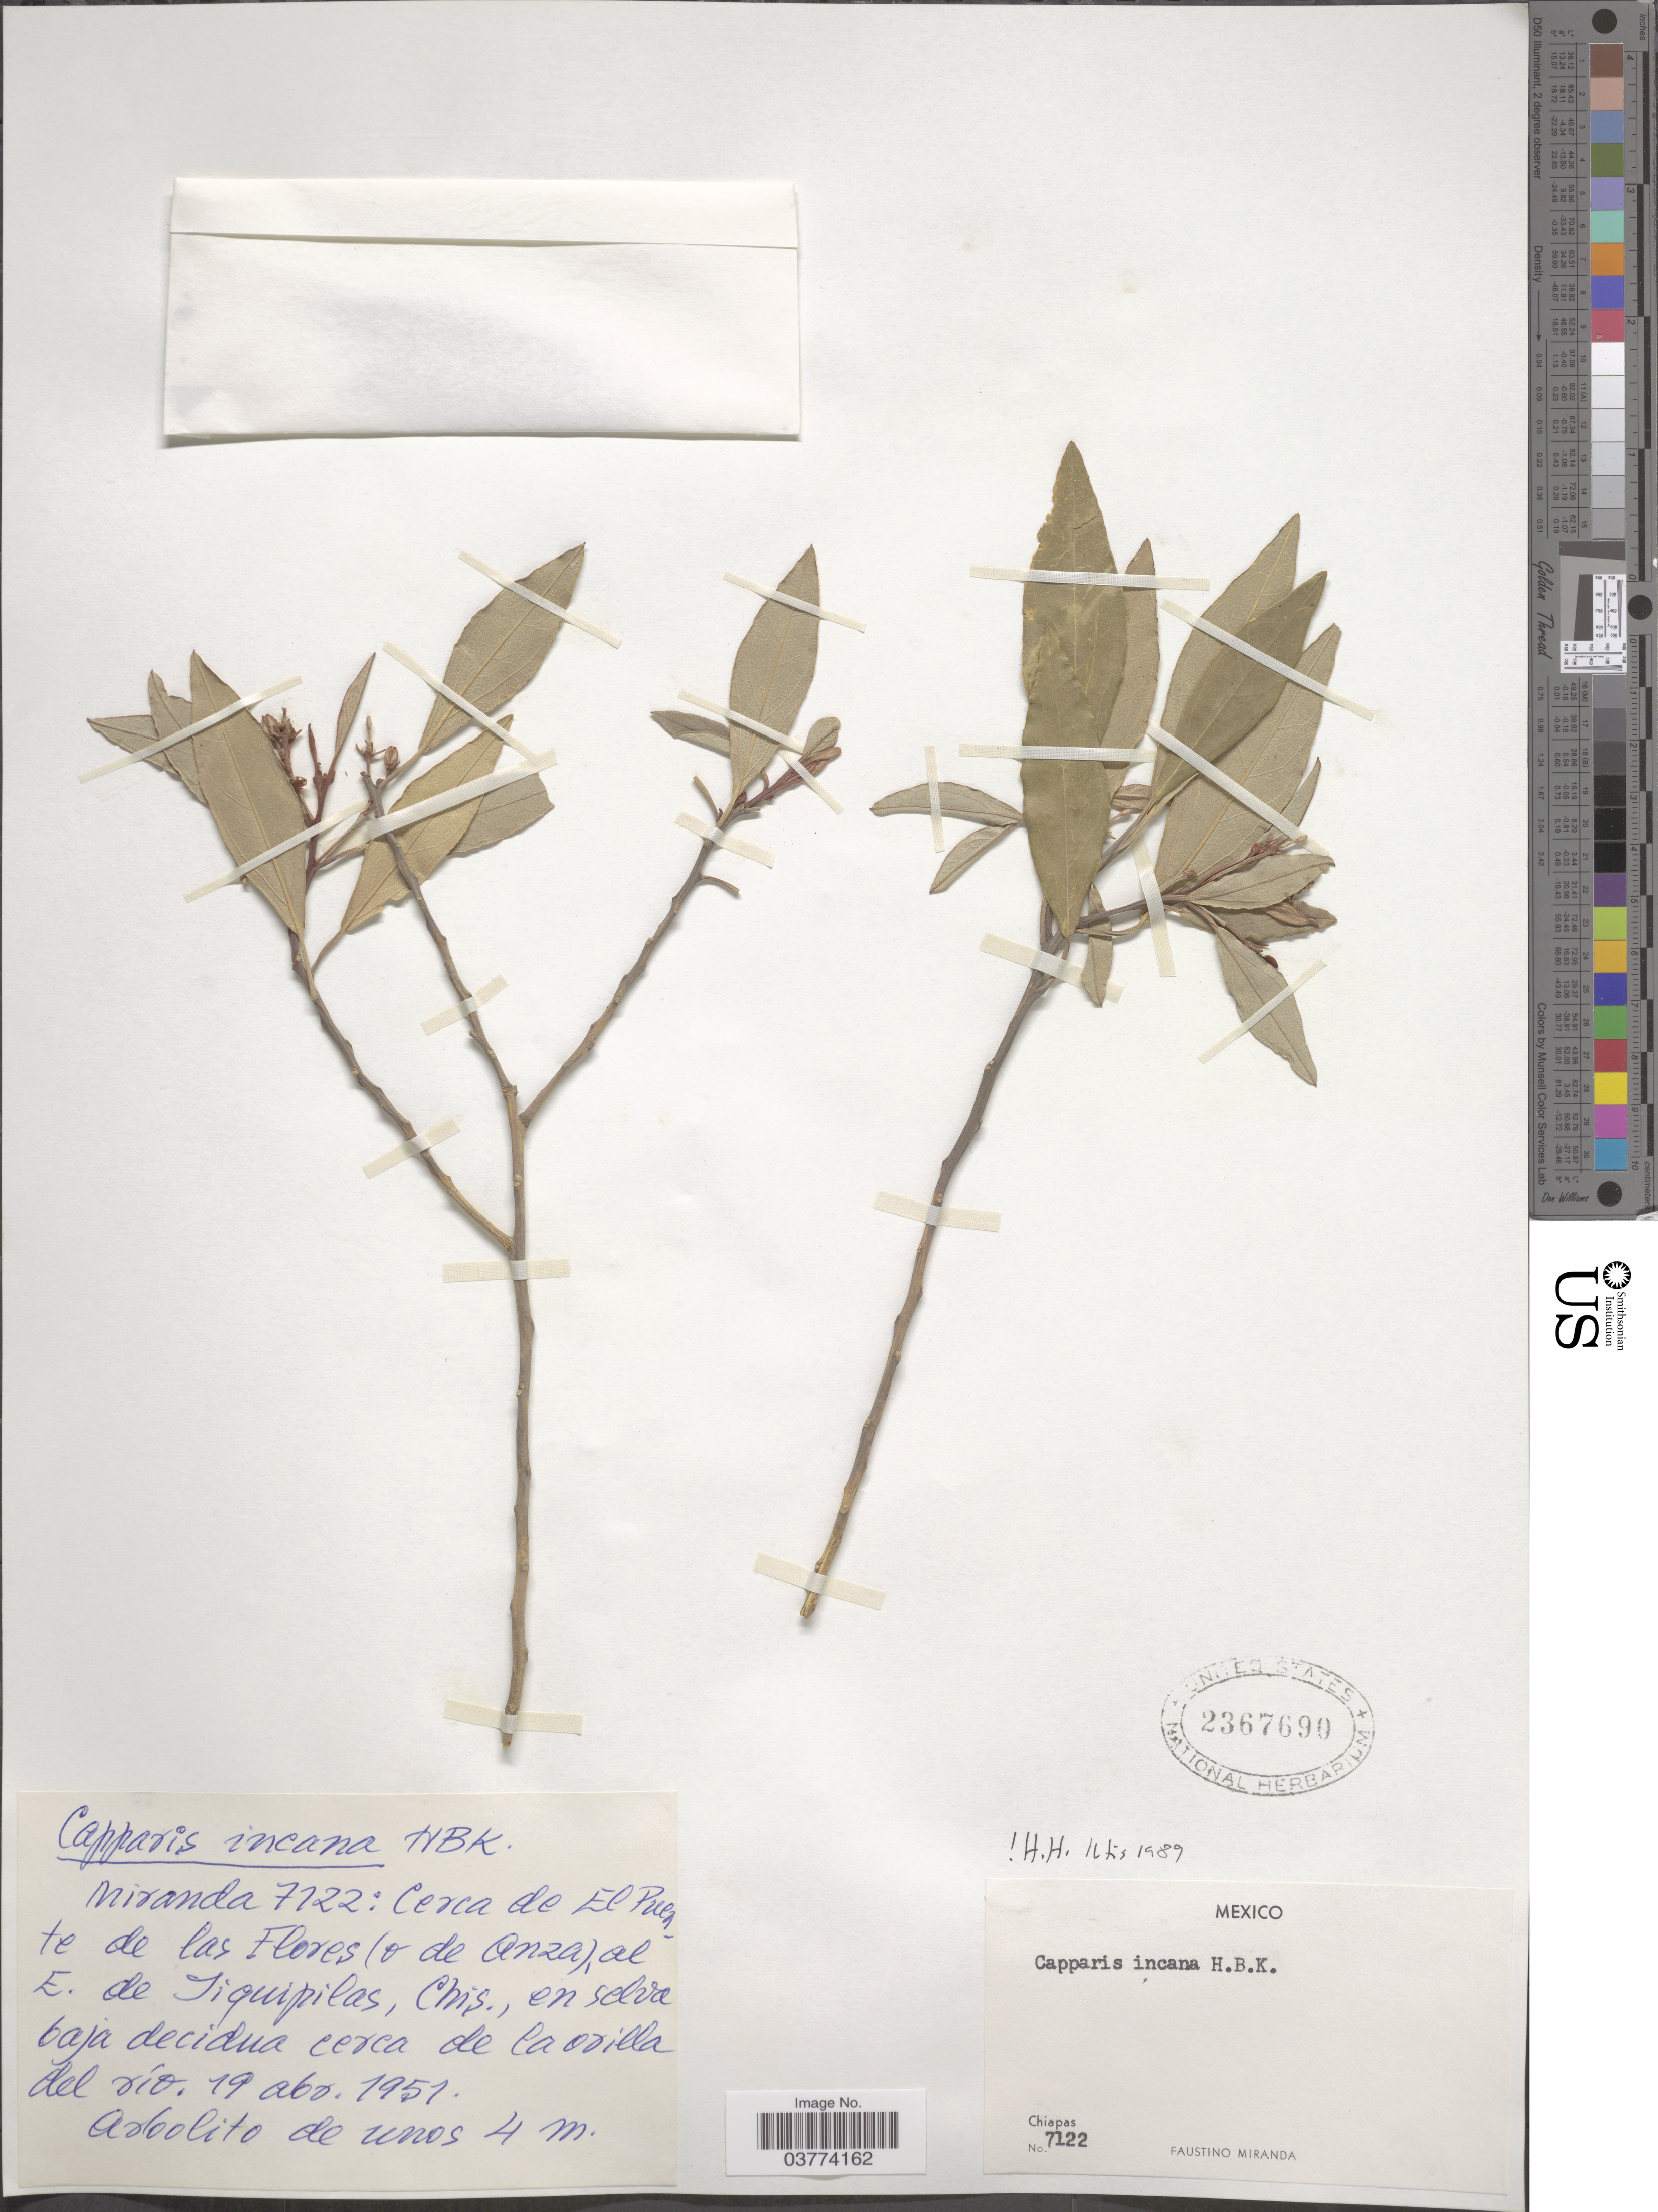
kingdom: Plantae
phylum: Tracheophyta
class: Magnoliopsida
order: Brassicales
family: Capparaceae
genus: Quadrella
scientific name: Quadrella incana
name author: (Kunth) Iltis & Cornejo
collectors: F. Miranda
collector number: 7122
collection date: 1951-04-19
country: Mexico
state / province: Chiapas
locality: Cerca de El Puente de las Flores (o de Anza), al E. de Jiquipilas, Chis.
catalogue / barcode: US 2367690